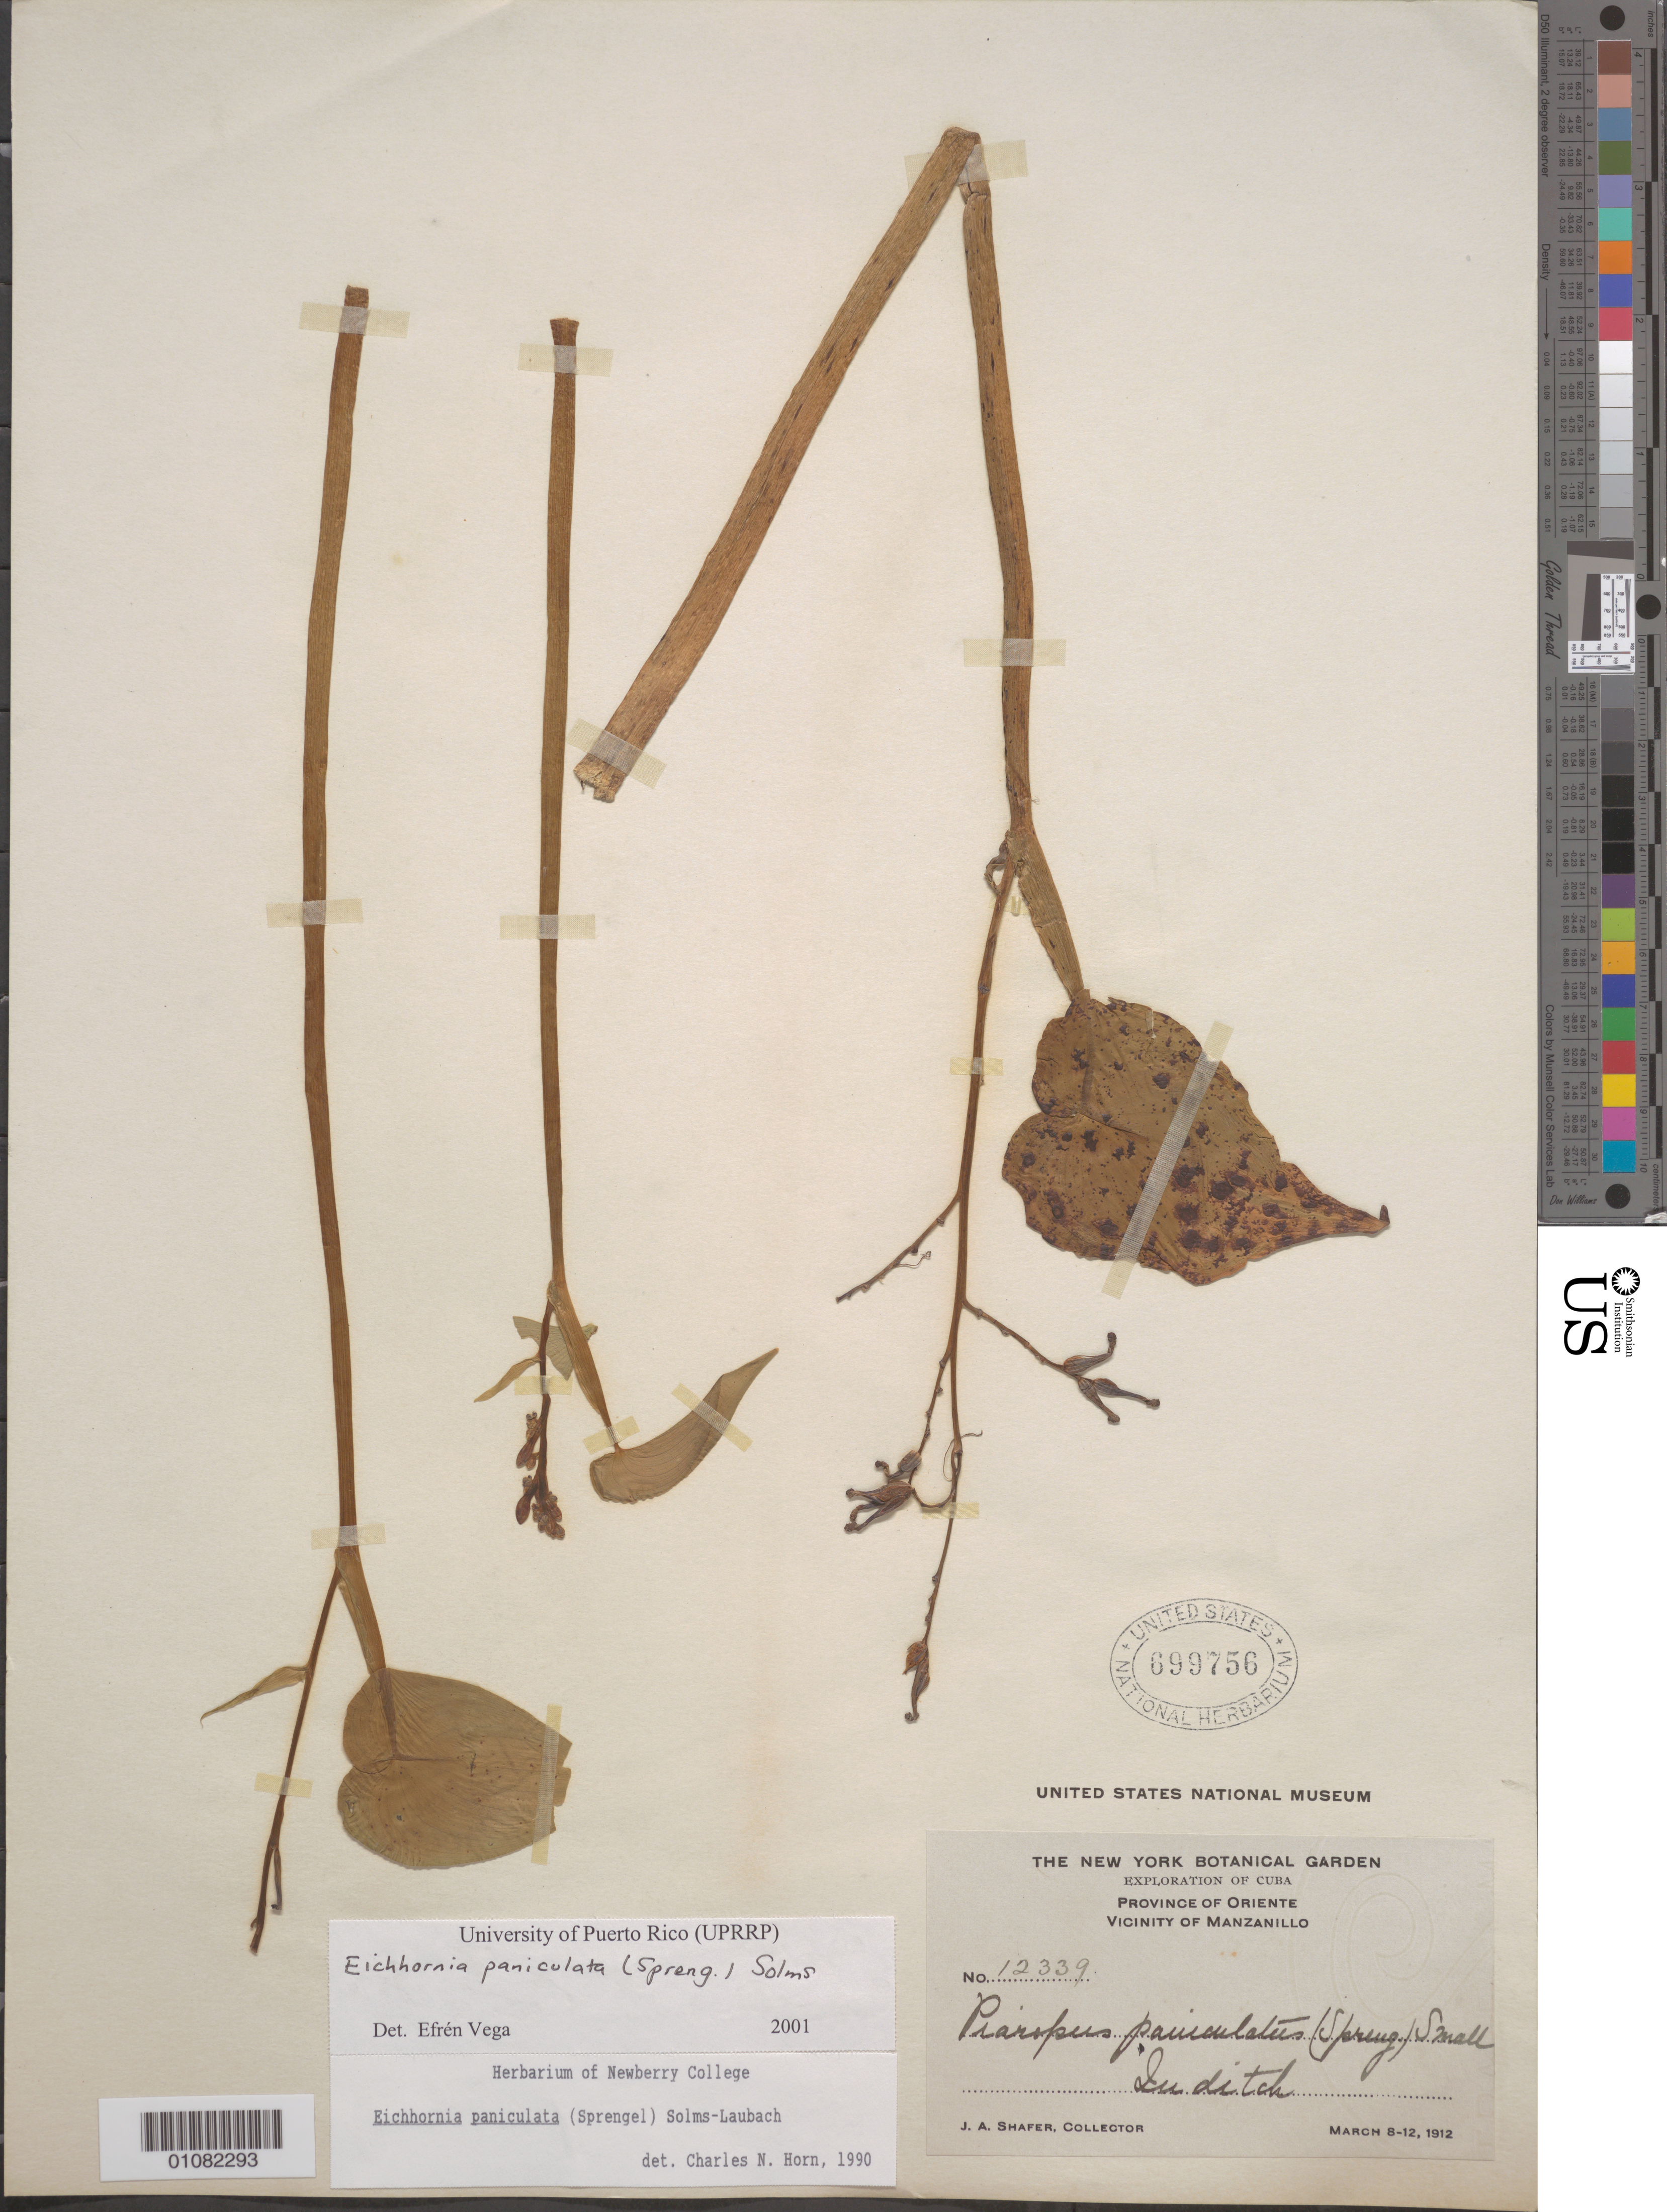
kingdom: Plantae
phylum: Tracheophyta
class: Liliopsida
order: Commelinales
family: Pontederiaceae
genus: Eichhornia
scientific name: Eichhornia paniculata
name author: Solms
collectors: J. A. Shafer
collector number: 12339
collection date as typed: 08 Mar 1912 to 12 Mar 1912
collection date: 1912-03-08/1912-03-12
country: Cuba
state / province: Granma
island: Cuba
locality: Manzanillo, Oriente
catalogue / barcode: US 699756